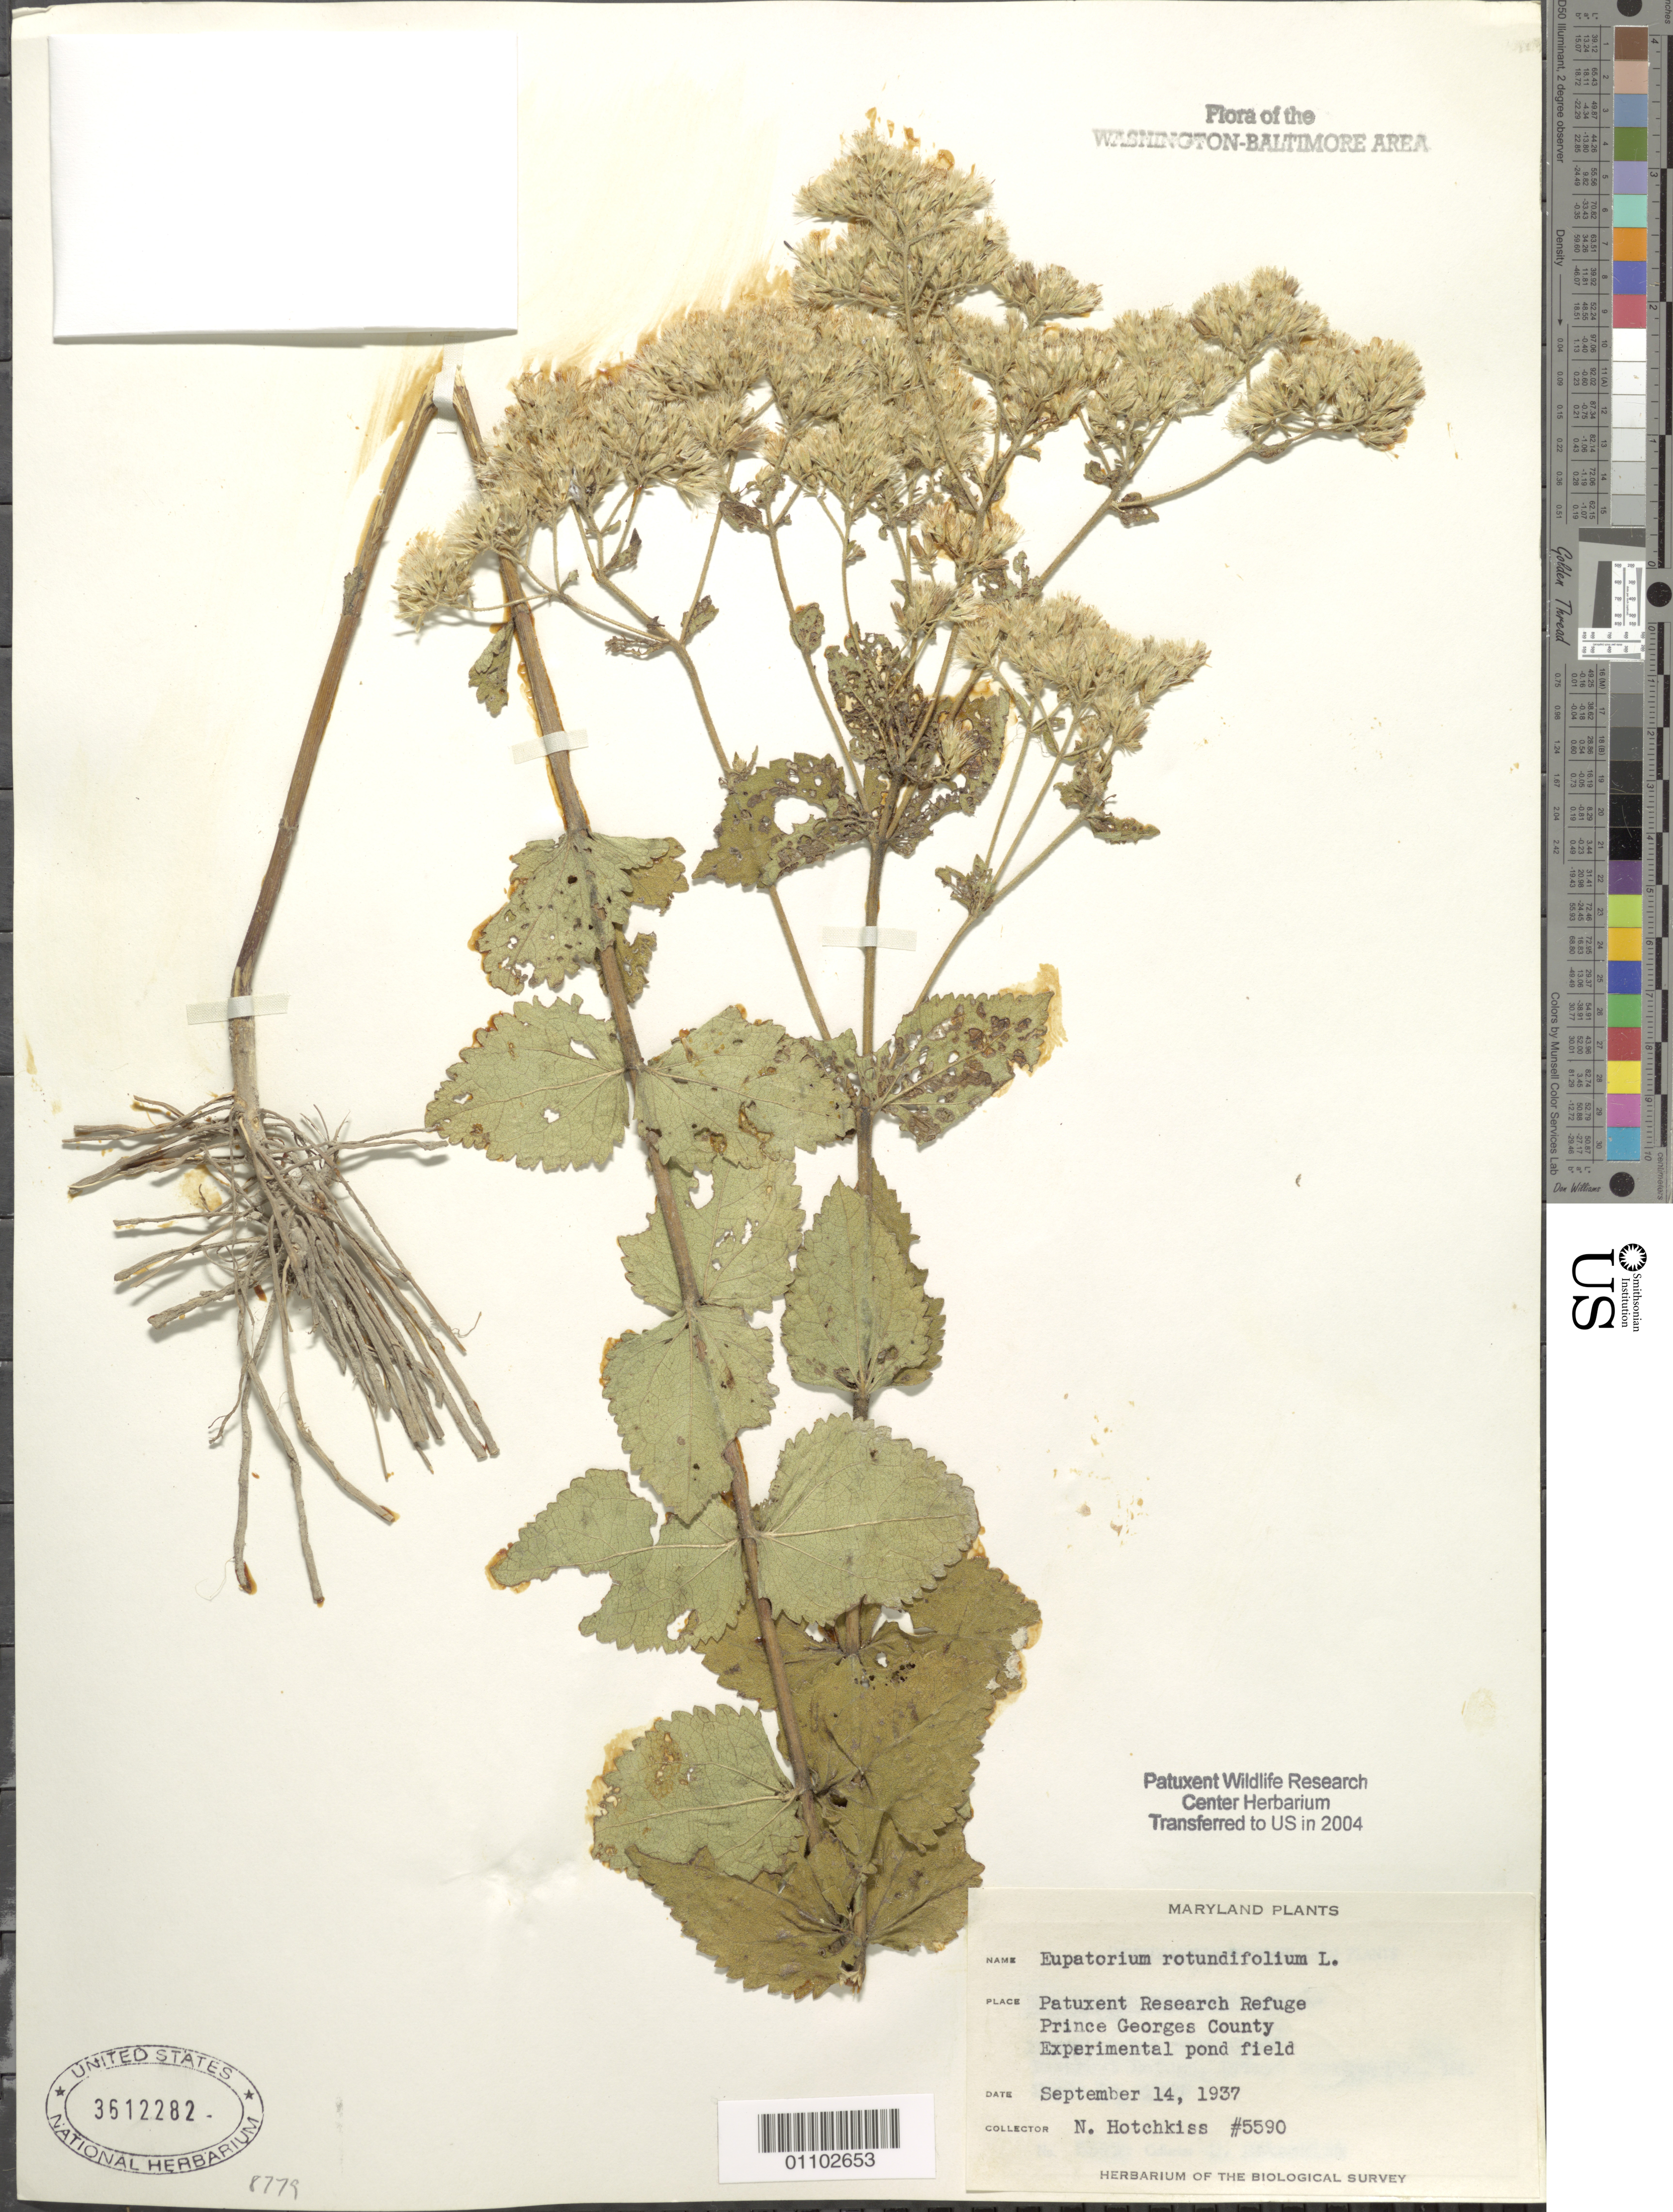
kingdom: Plantae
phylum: Tracheophyta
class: Magnoliopsida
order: Asterales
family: Asteraceae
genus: Eupatorium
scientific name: Eupatorium rotundifolium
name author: L.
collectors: N. Hotchkiss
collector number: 5590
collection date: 1937-09-14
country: United States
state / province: Maryland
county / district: Prince George's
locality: Patuxent Research Refuge, experimental pond field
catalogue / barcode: US 3612282